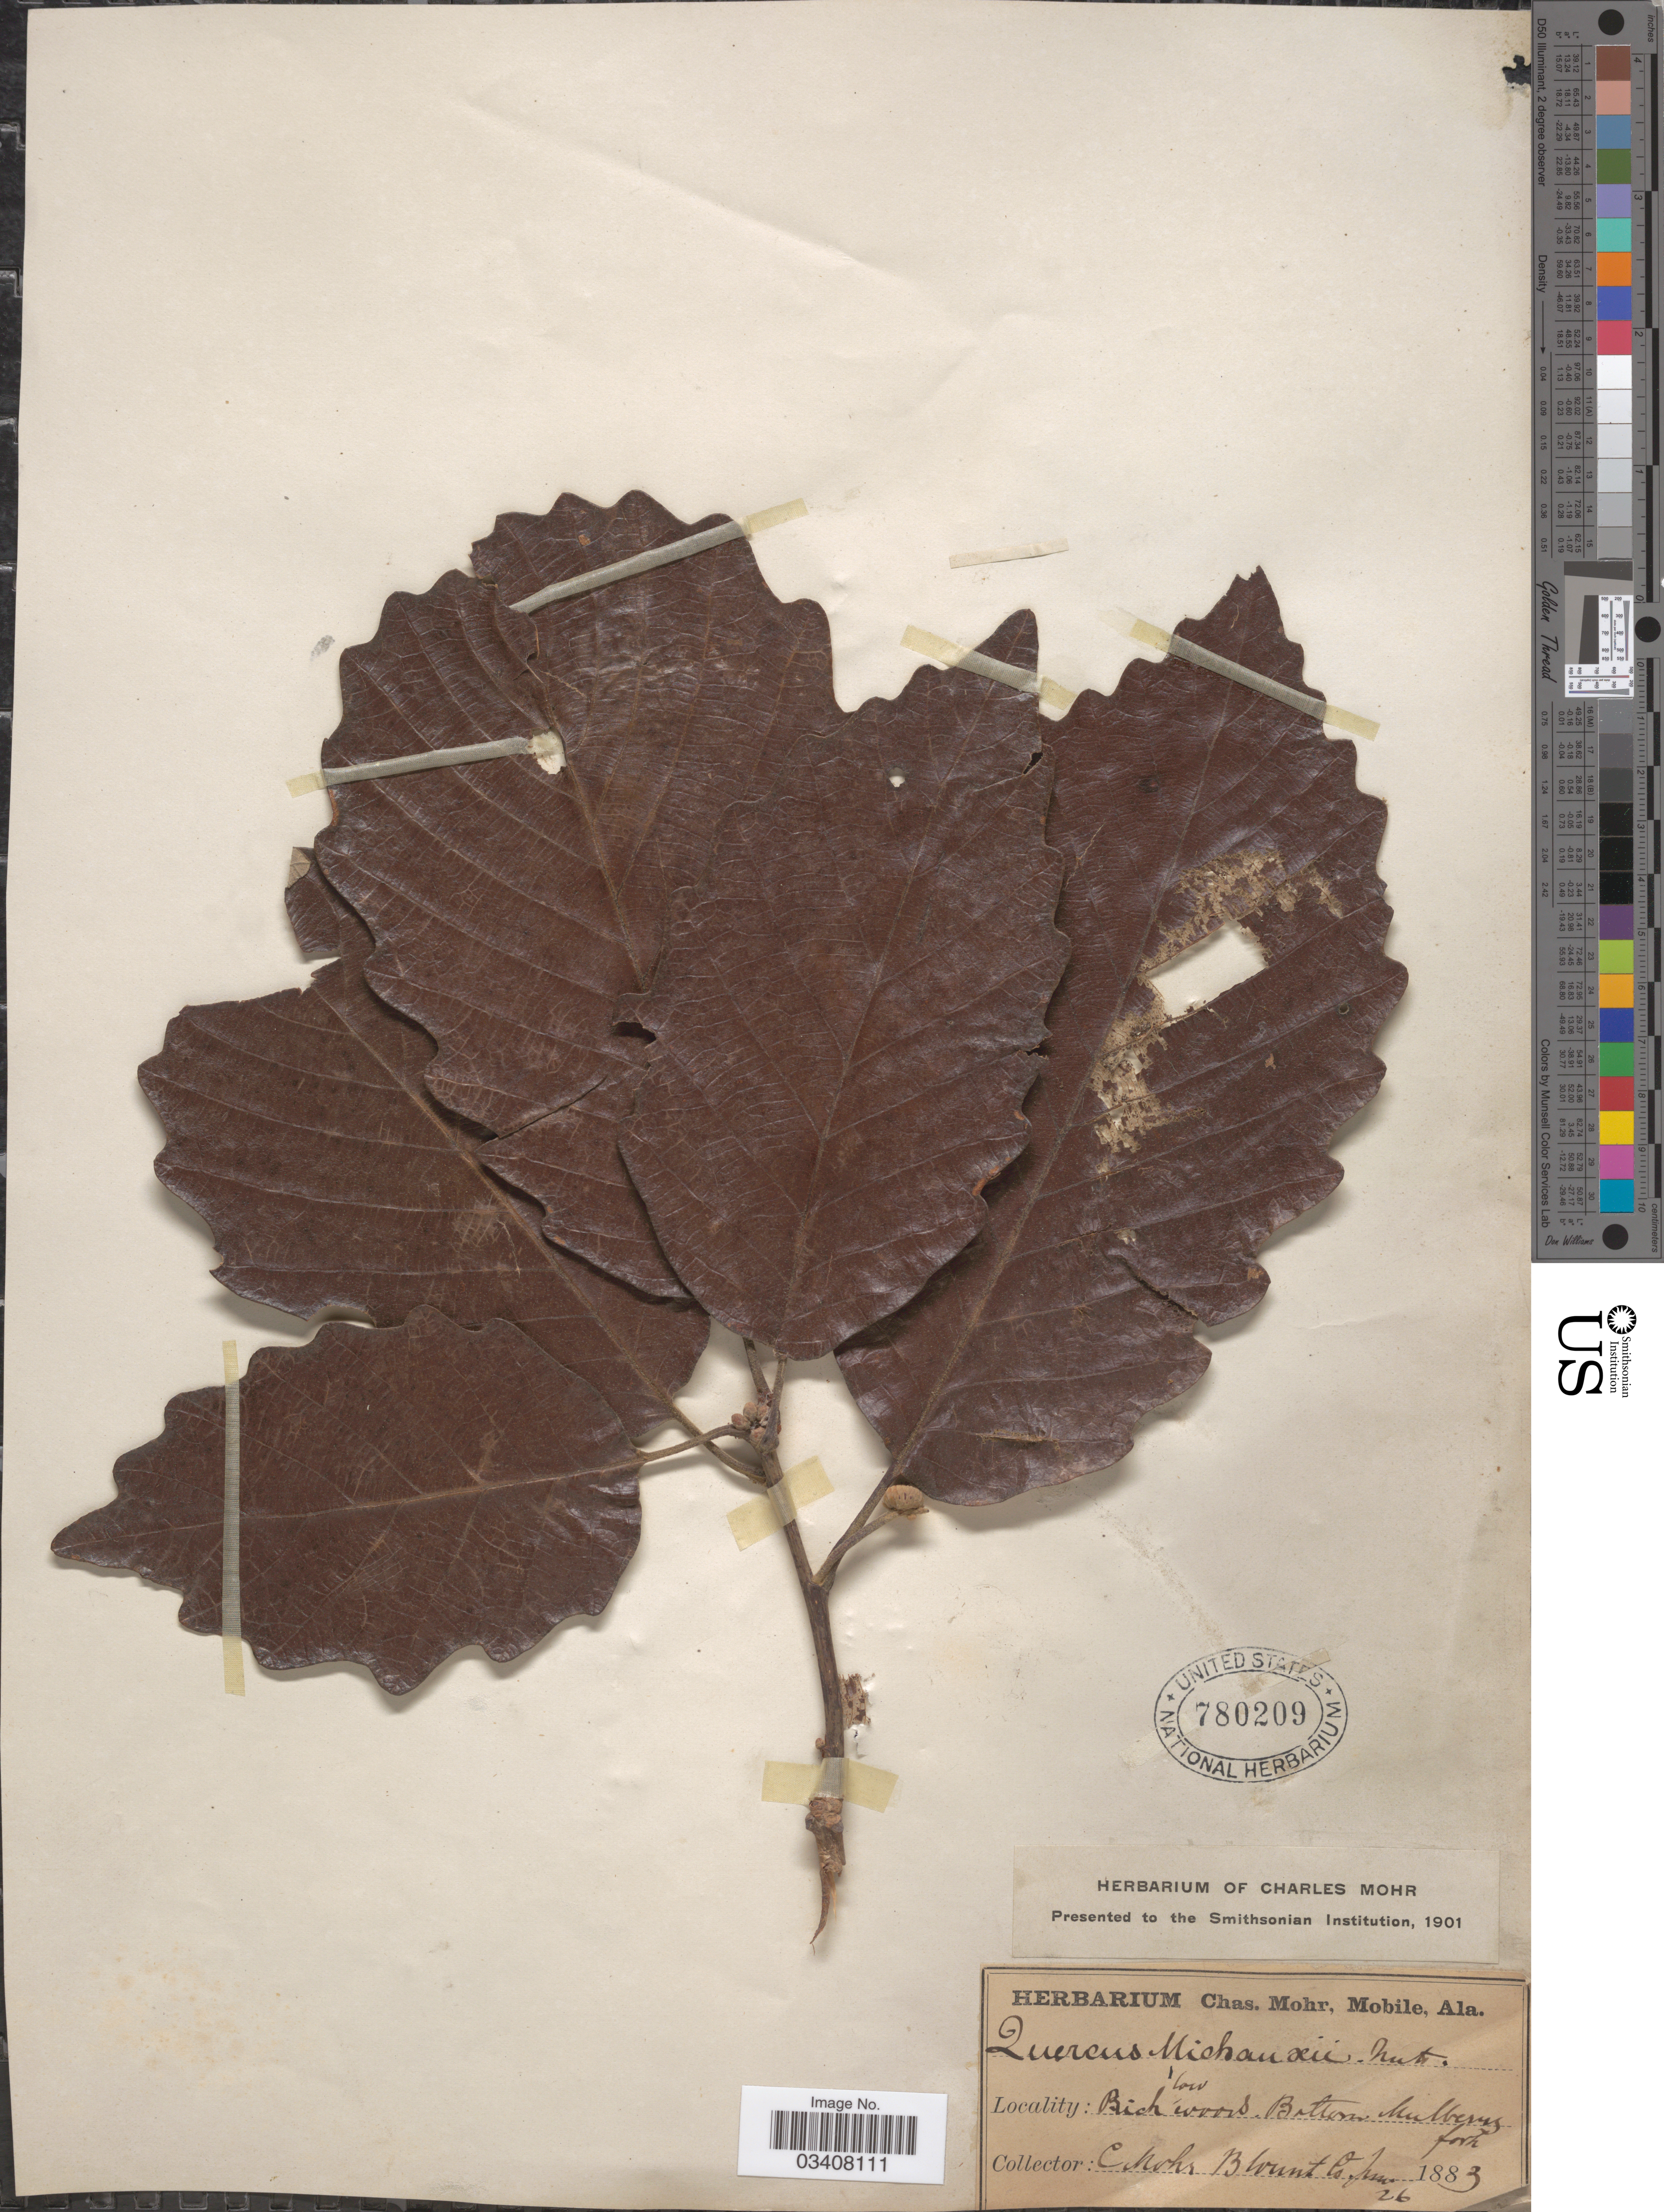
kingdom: Plantae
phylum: Tracheophyta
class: Magnoliopsida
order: Fagales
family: Fagaceae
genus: Quercus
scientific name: Quercus prinus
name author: L.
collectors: Mohr, C. T. (herbarium)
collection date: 1883-06-26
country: United States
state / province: Alabama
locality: Bottom Mulberry fork, Blount Co.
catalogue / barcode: US 780209